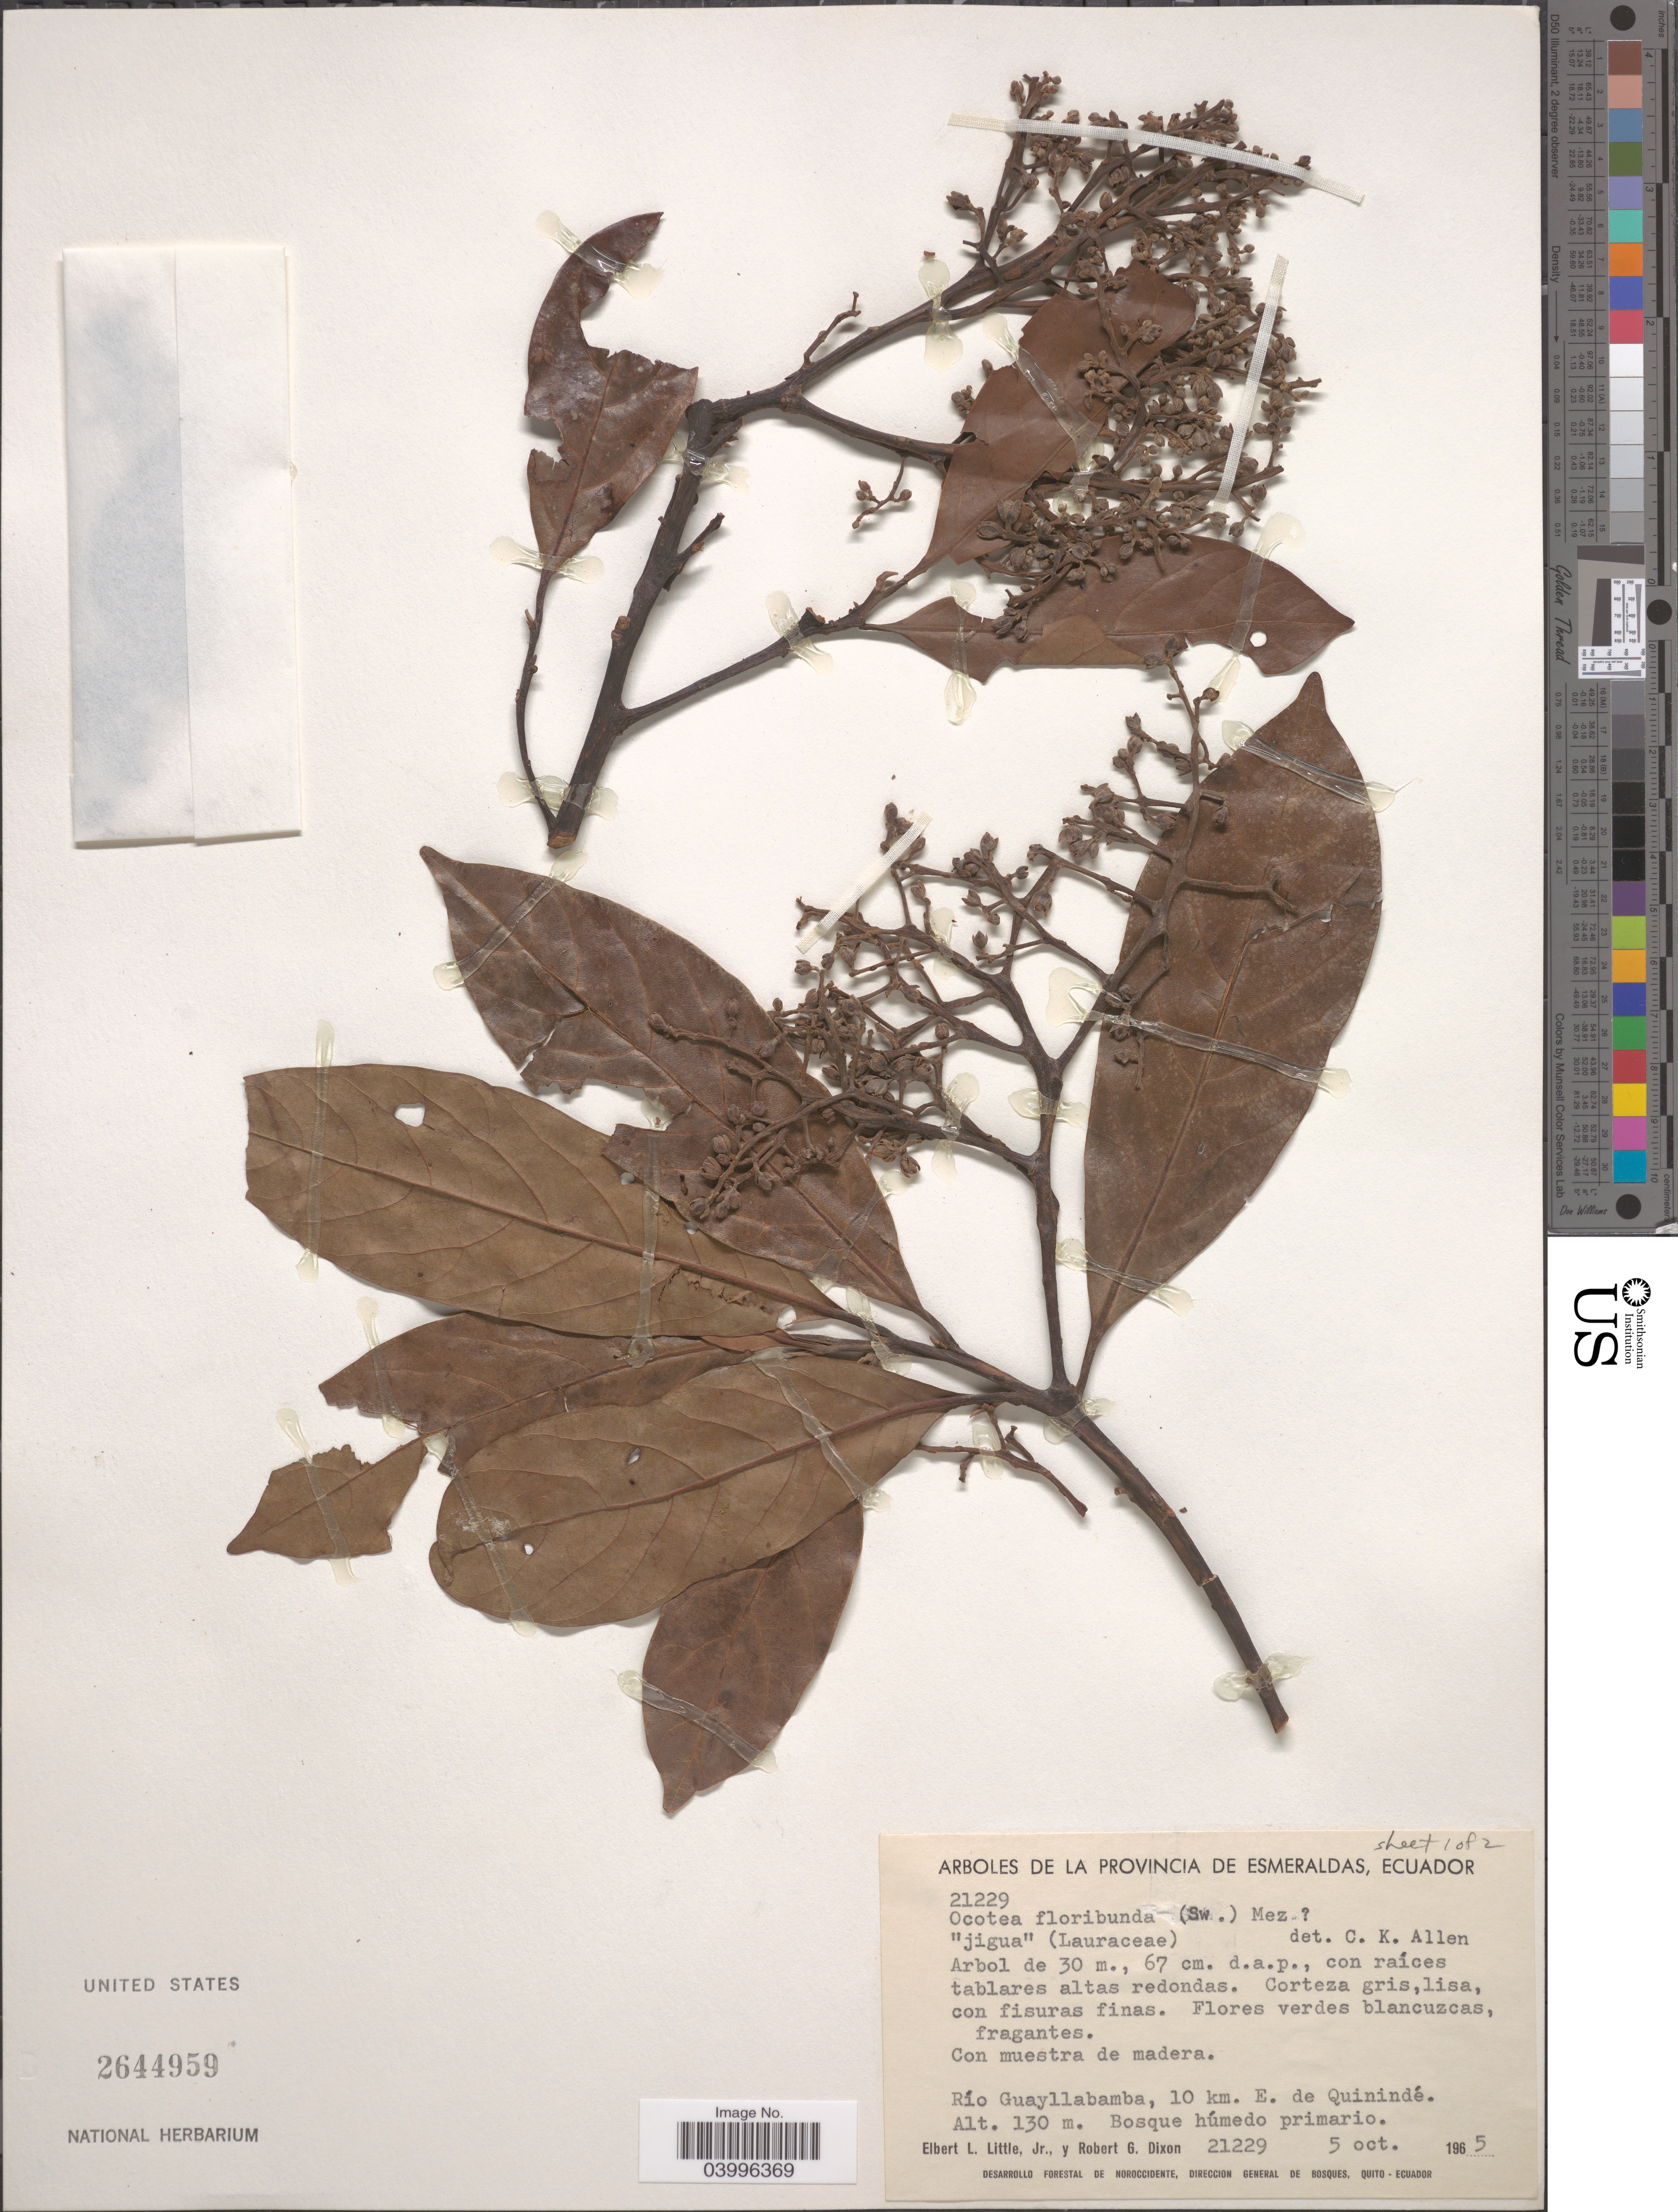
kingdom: Plantae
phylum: Tracheophyta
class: Magnoliopsida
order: Laurales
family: Lauraceae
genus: Ocotea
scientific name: Ocotea floribunda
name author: (Sw.) Mez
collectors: E. L. Little & R. G. Dixon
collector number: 21229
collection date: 1965-10-05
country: Ecuador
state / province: Esmeraldas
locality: Río Guayllabamba, 10 km. E. de Quinindé.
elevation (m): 130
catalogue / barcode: US 2644959